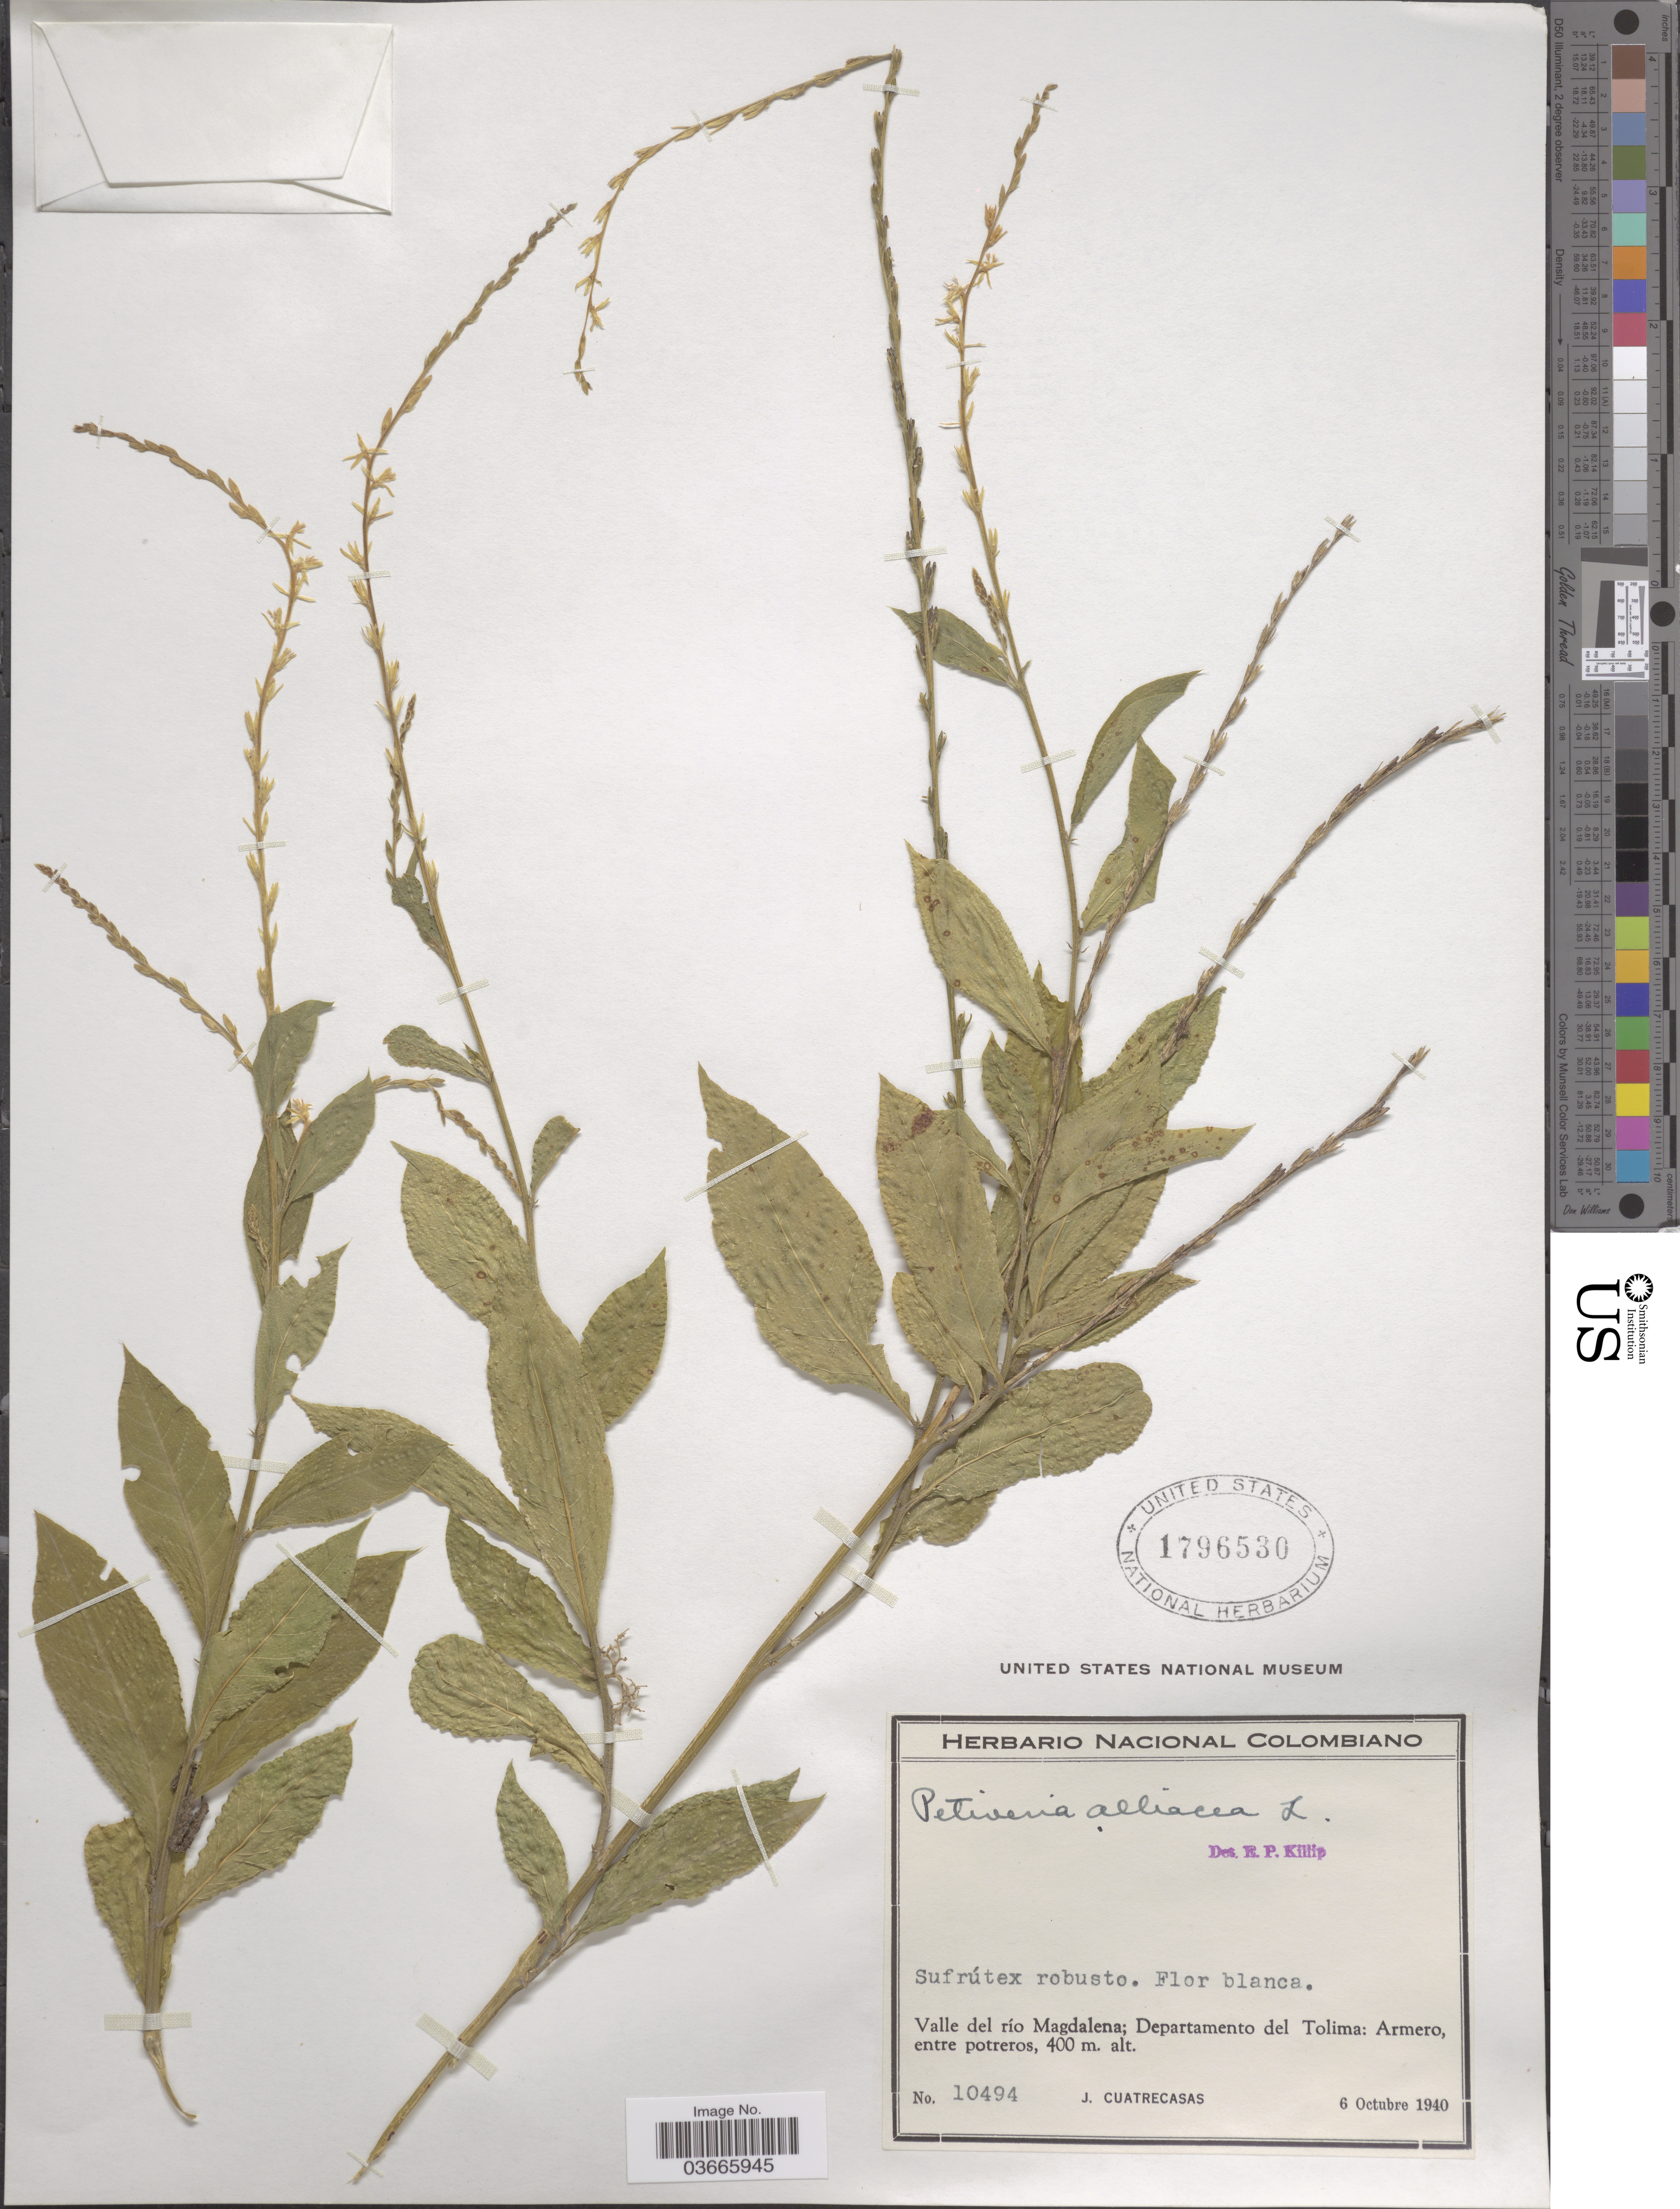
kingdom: Plantae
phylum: Tracheophyta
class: Magnoliopsida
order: Caryophyllales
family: Phytolaccaceae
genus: Petiveria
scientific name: Petiveria alliacea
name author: L.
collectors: J. Cuatrecasas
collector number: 10494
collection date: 1940-10-06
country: Colombia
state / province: Tolima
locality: Valle del río Magdalena; Departamento del Tolima: Armero, entre potreros.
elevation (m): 400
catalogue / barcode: US 1796530